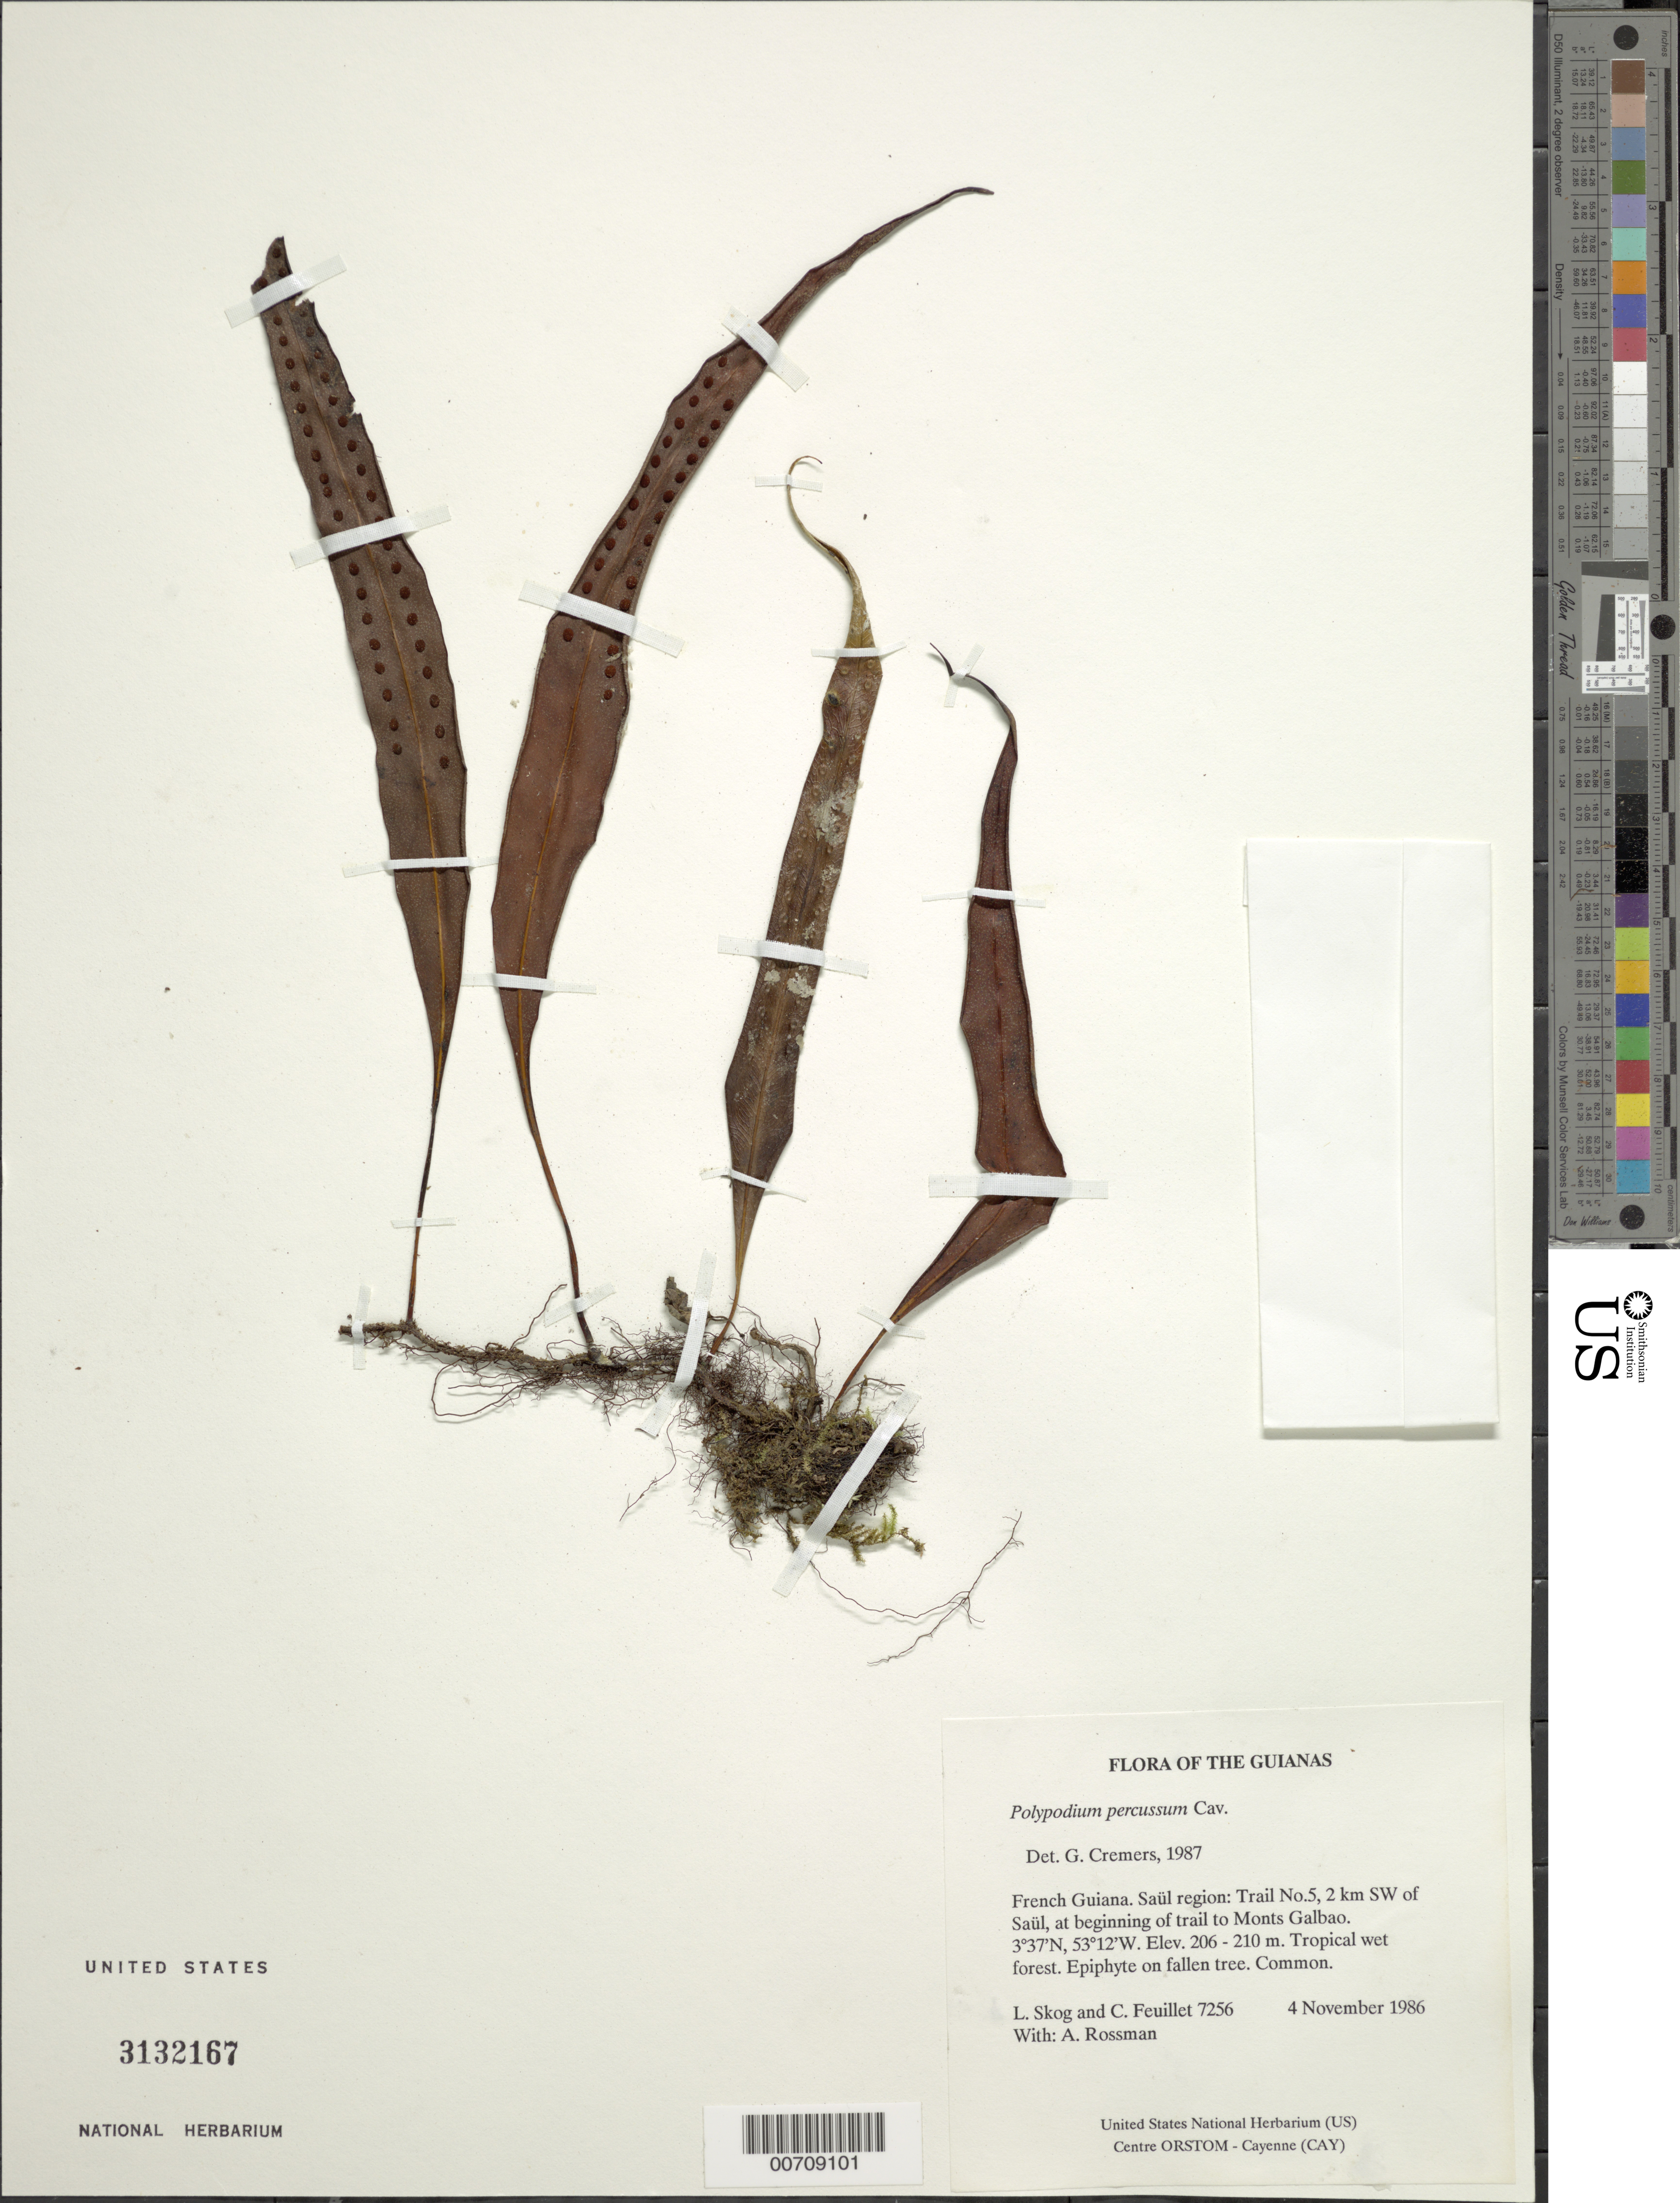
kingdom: Plantae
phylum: Tracheophyta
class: Polypodiopsida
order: Polypodiales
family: Polypodiaceae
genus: Microgramma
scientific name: Microgramma percussa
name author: (Cav.) de la Sota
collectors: L. E. Skog, C. Feuillet & A. Rossman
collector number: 7256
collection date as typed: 4 November 1986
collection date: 1986-11-04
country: French Guiana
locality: Trail No.5, 2 km SW of Saül, at beginning of trail to Monts Galbao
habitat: Tropical wet forest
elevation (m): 206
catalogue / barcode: US 3132167